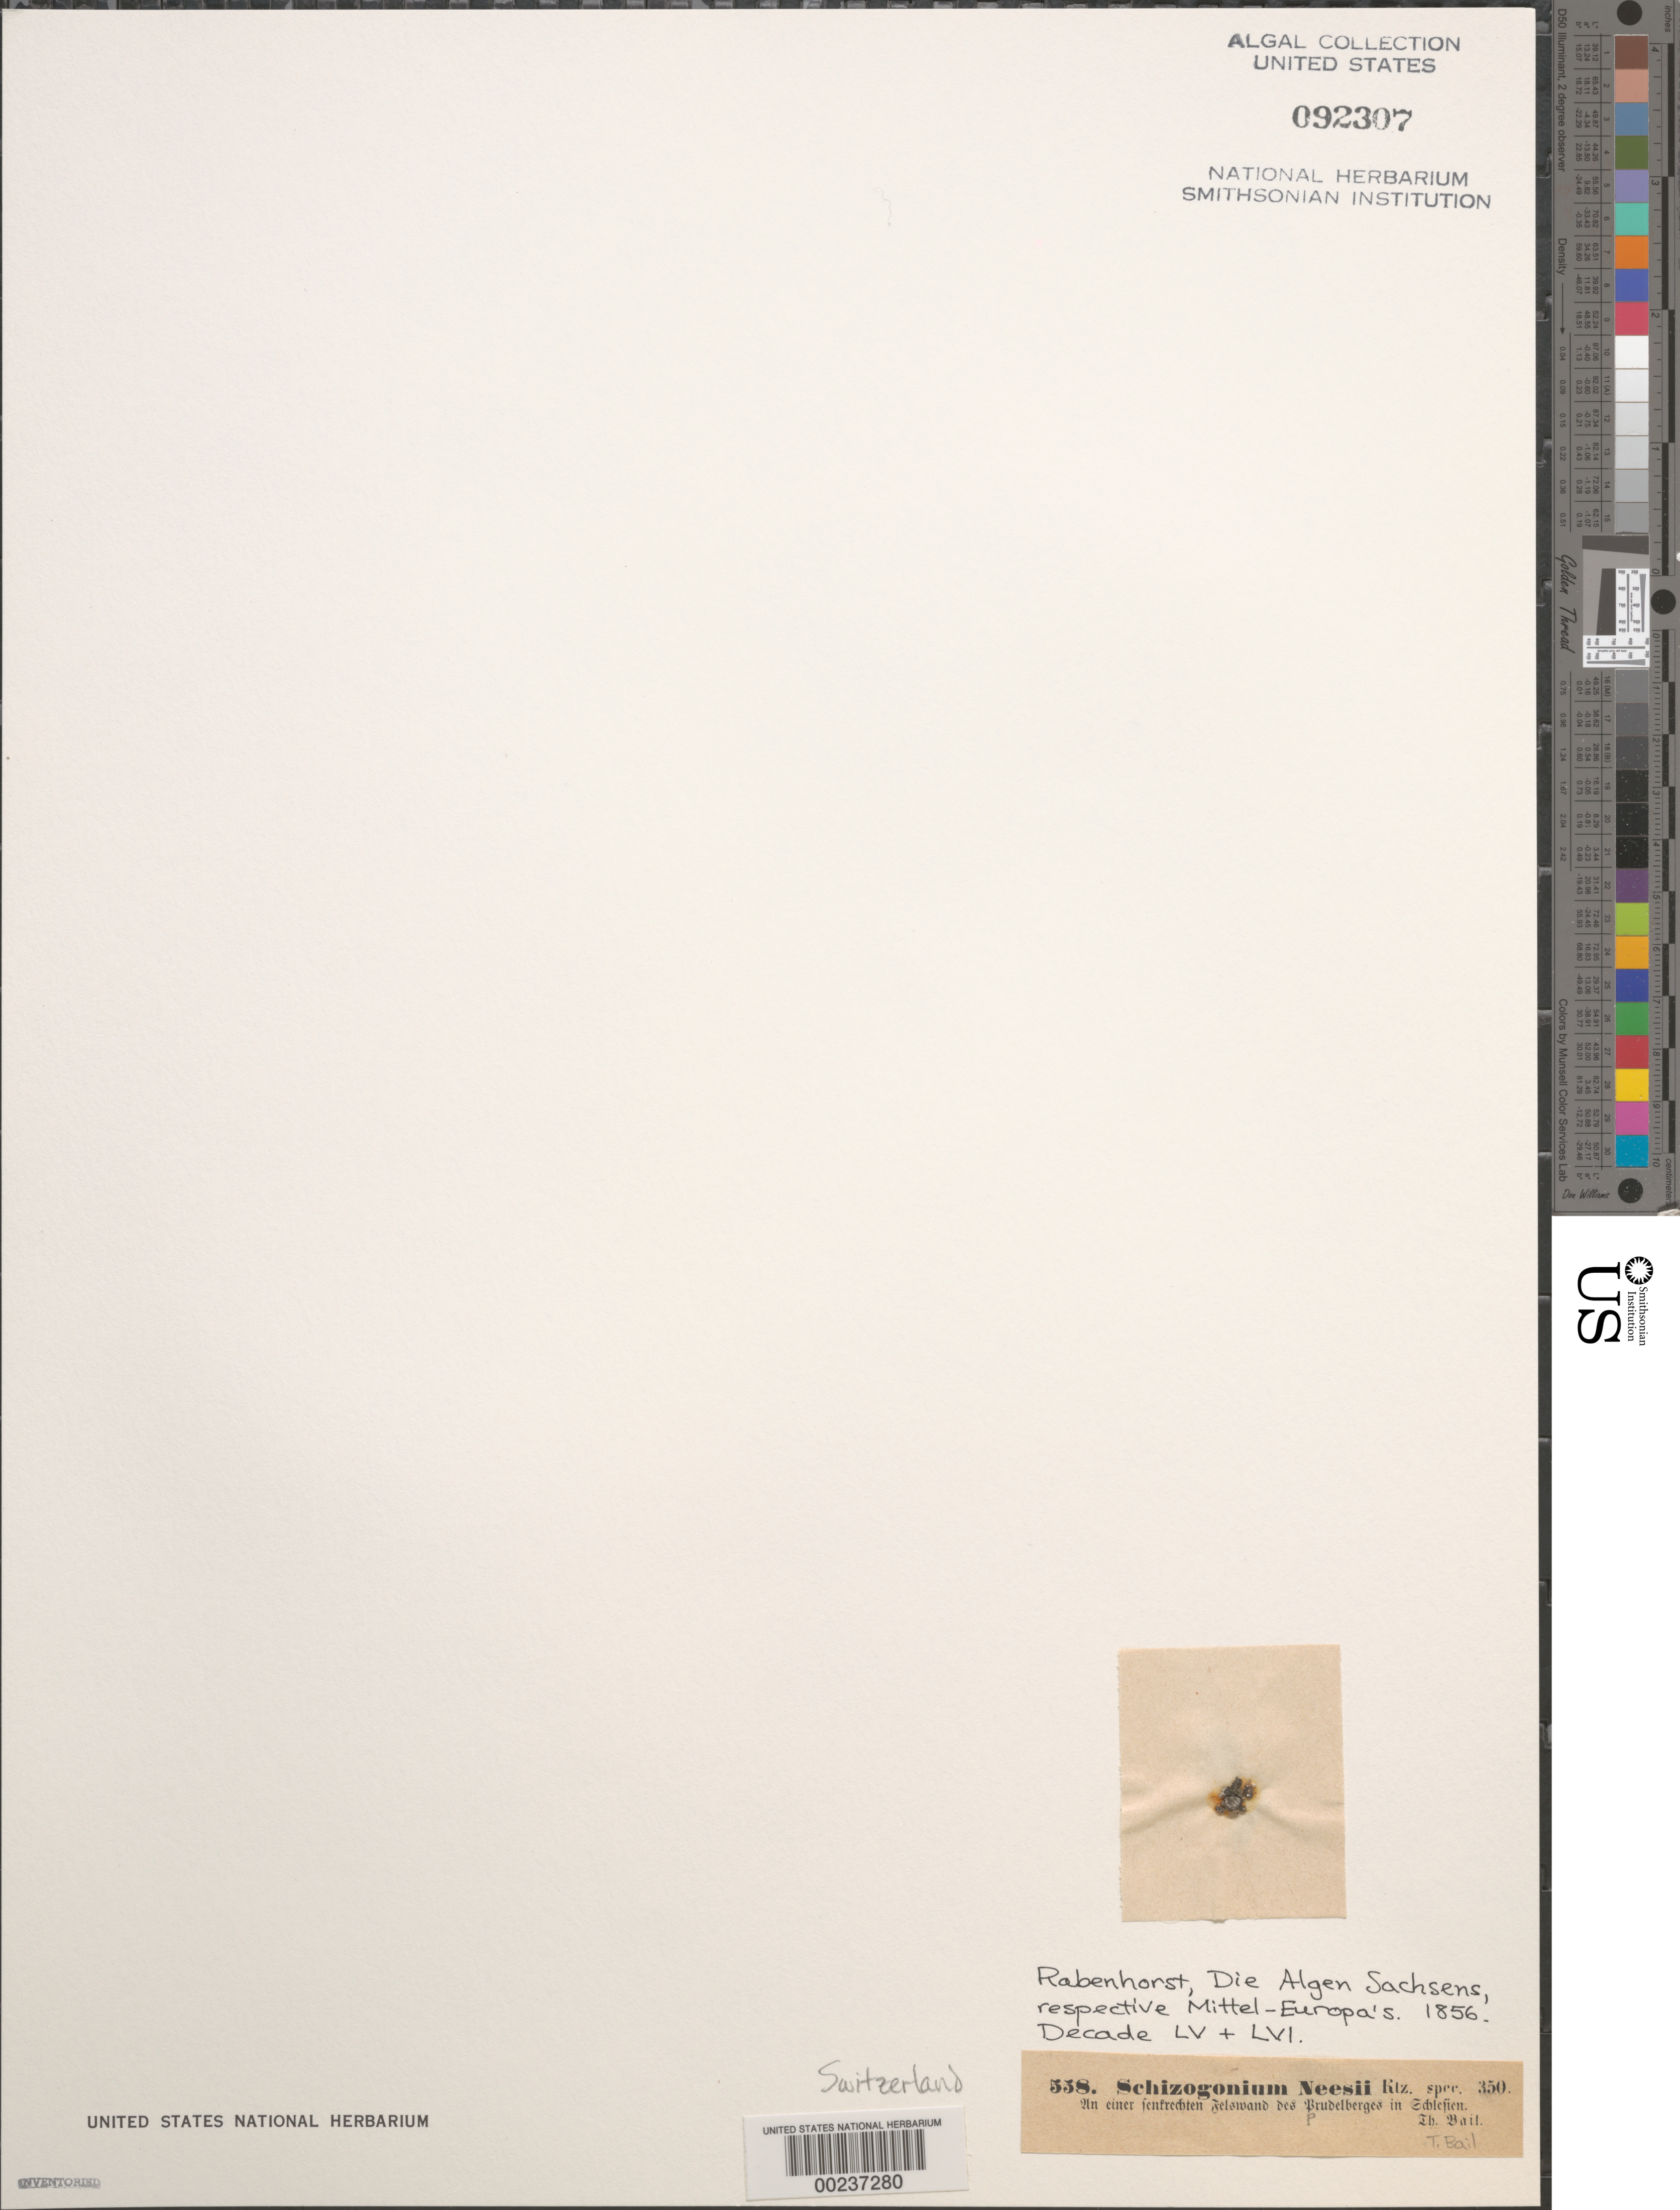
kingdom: Plantae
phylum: Chlorophyta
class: Trebouxiophyceae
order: Prasiolales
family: Prasiolaceae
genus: Schizogonium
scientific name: Schizogonium neesii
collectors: T. Bail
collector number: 538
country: Poland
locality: Prudelberges, silesia (schlesien)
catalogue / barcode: US 92307